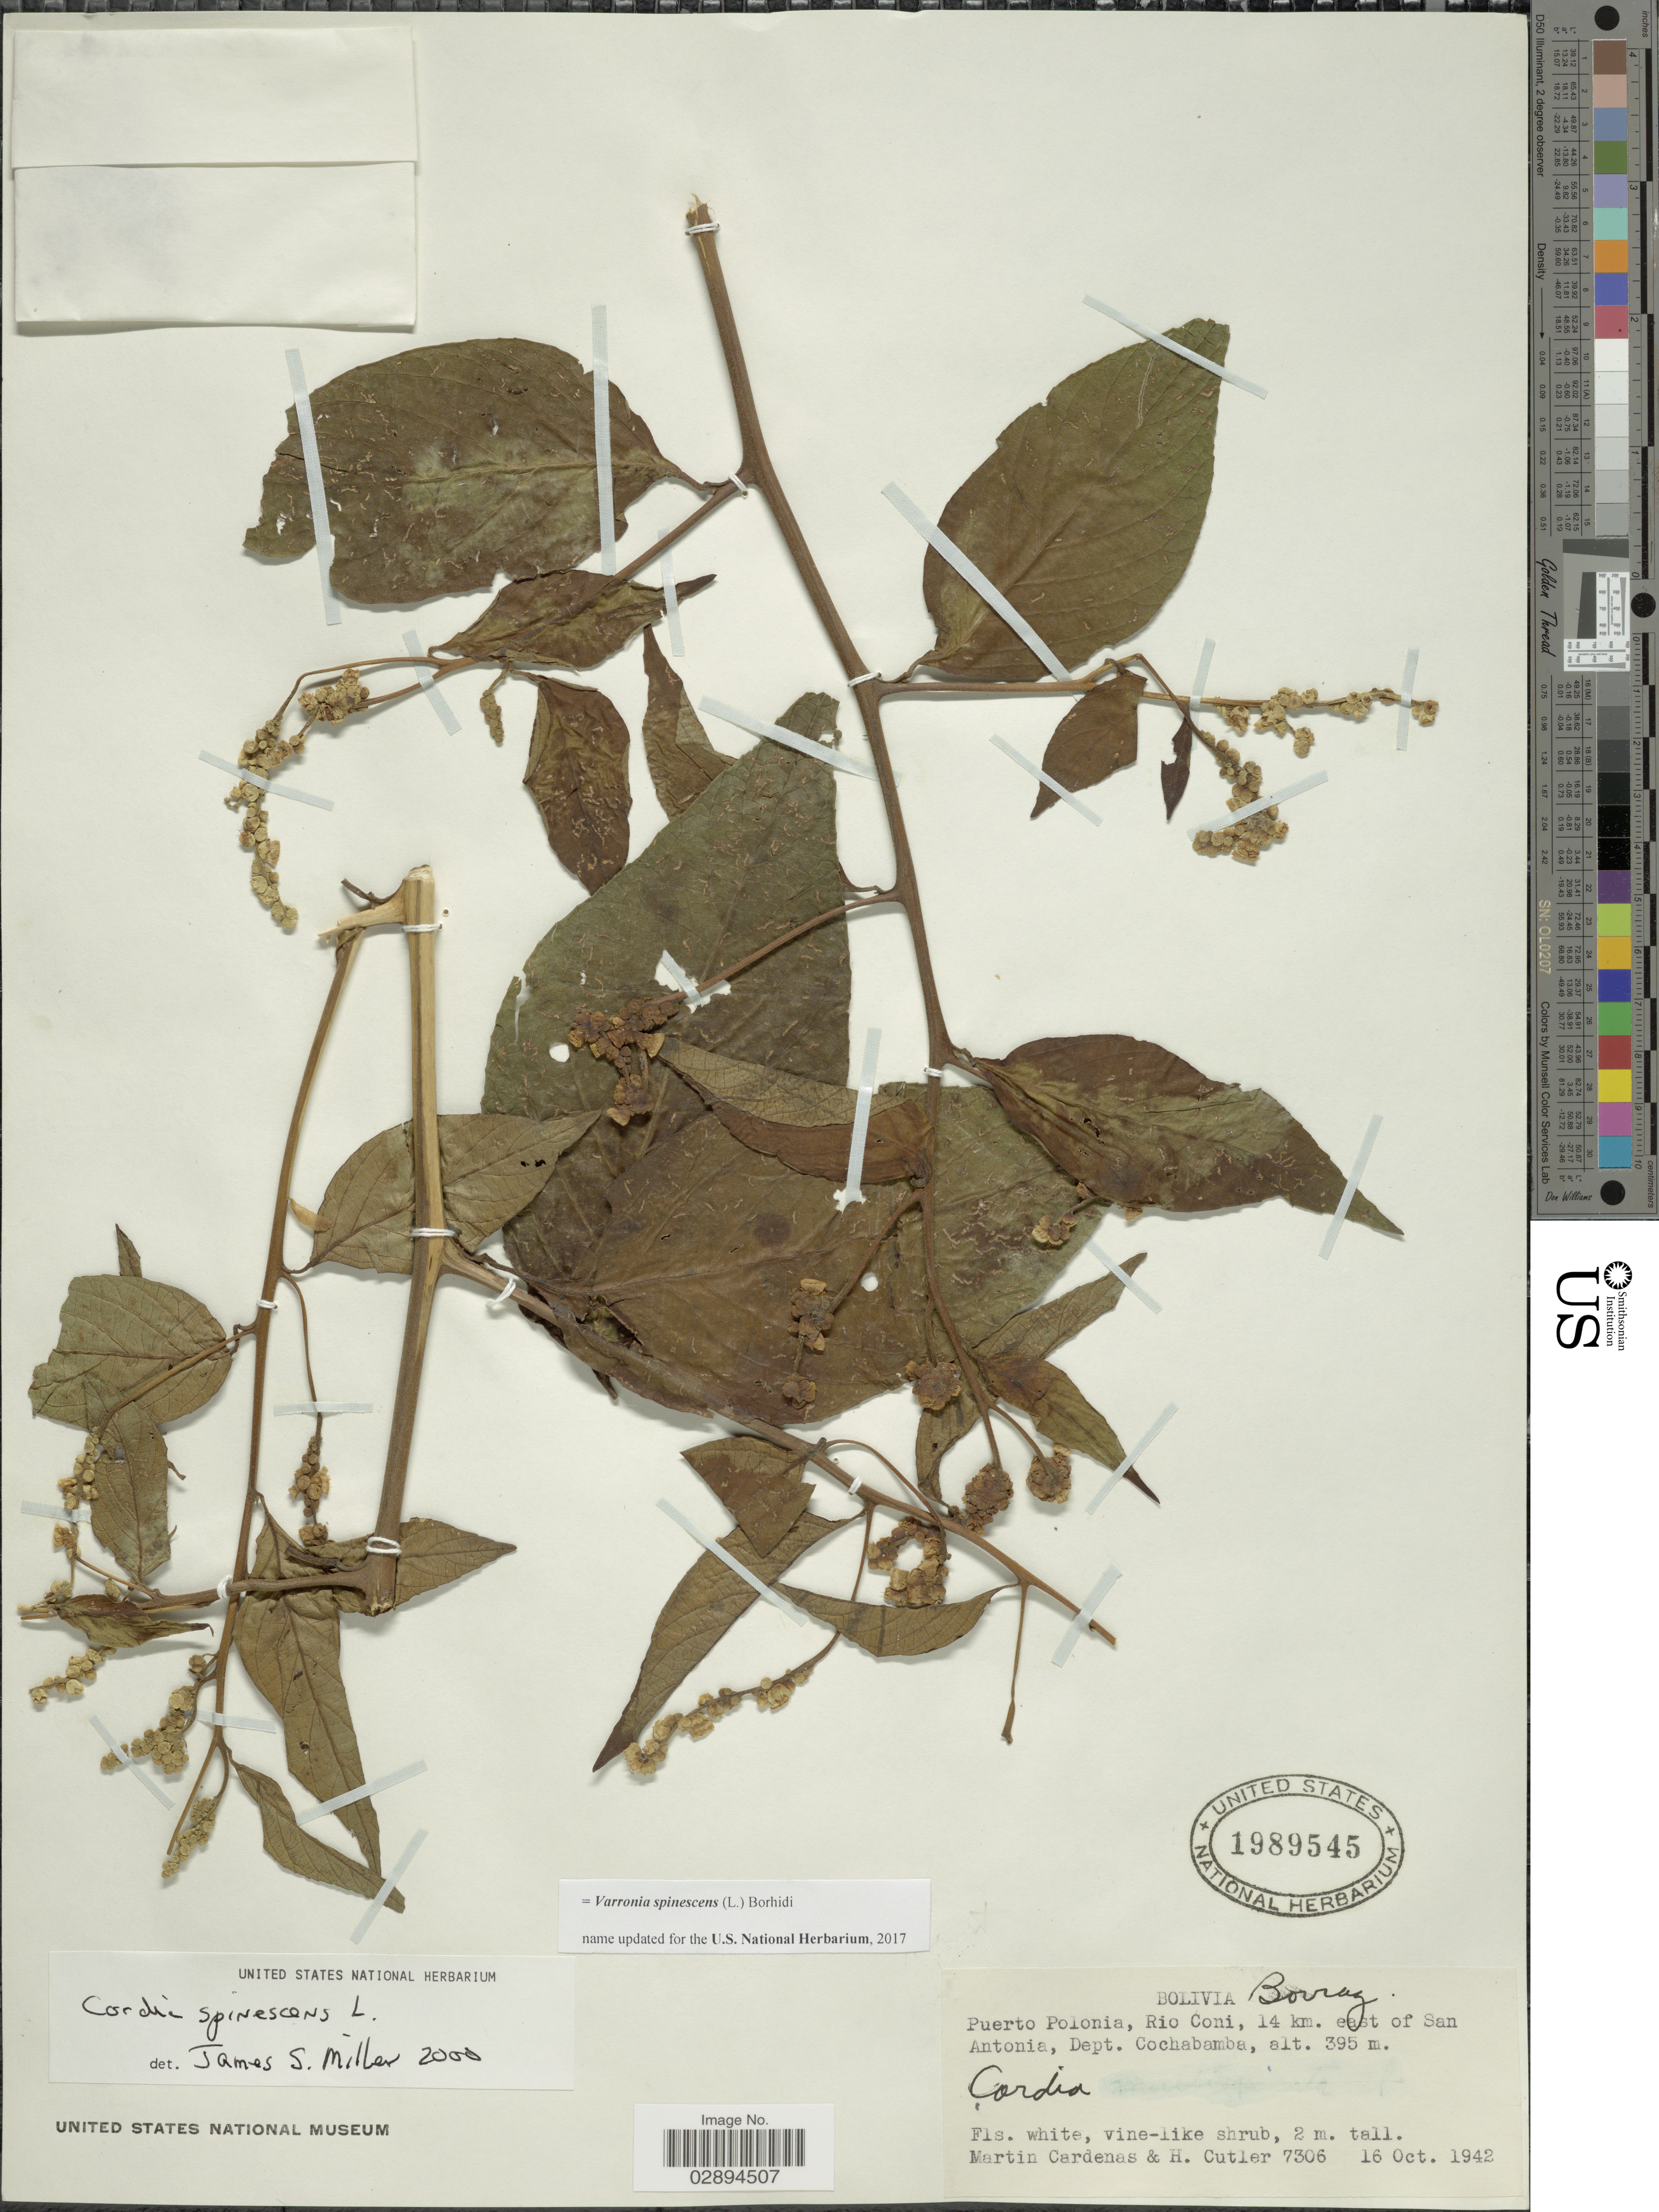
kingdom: Plantae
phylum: Tracheophyta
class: Magnoliopsida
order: Boraginales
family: Cordiaceae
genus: Varronia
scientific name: Varronia spinescens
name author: (L.) Borhidi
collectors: M. Cárdenas & H. Cutler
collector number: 7306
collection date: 1942-10-16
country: Bolivia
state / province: Cochabamba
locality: Puerto Polonia, Rio Coni, 14 km. east of San Antonia, Dept. Cochabamba.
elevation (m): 395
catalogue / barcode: US 1989545